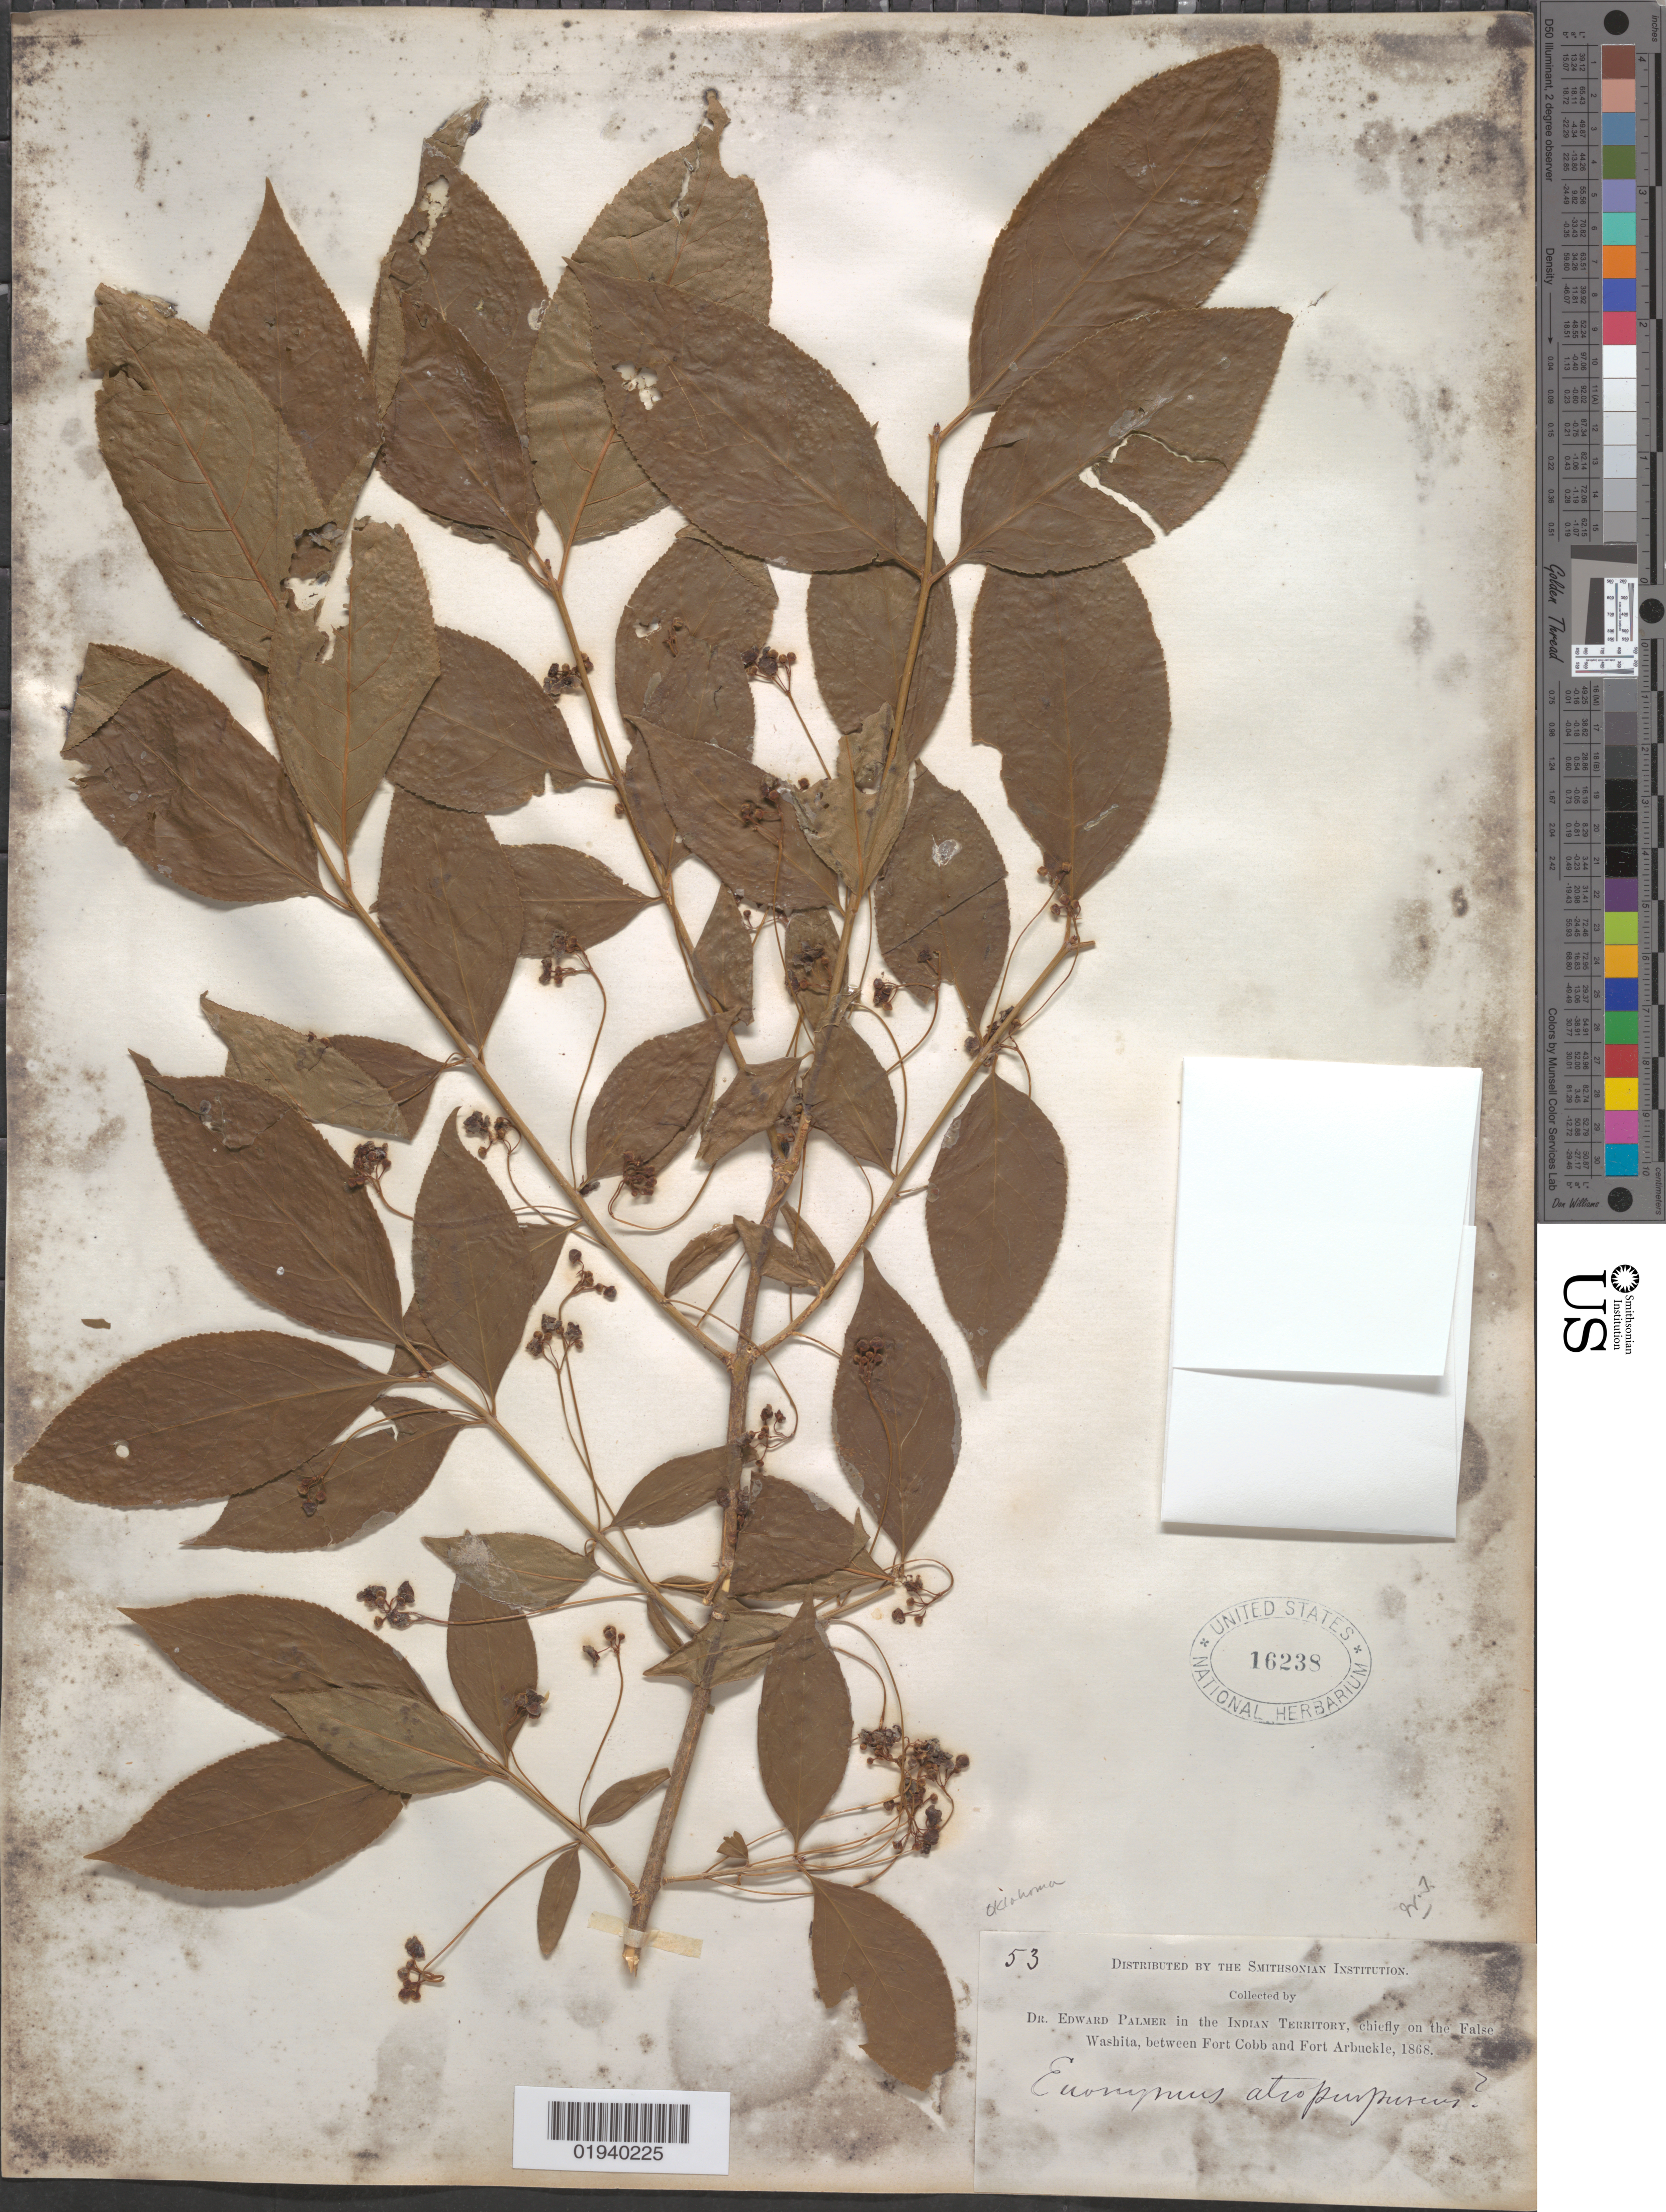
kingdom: Plantae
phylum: Tracheophyta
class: Magnoliopsida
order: Celastrales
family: Celastraceae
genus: Euonymus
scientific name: Euonymus atropurpureus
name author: Jacq.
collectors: E. J. Palmer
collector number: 53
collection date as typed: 1868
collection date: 1868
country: United States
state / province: Oklahoma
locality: False Washita R., between Fort Cobb and Fort Arbuckle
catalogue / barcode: US 16238